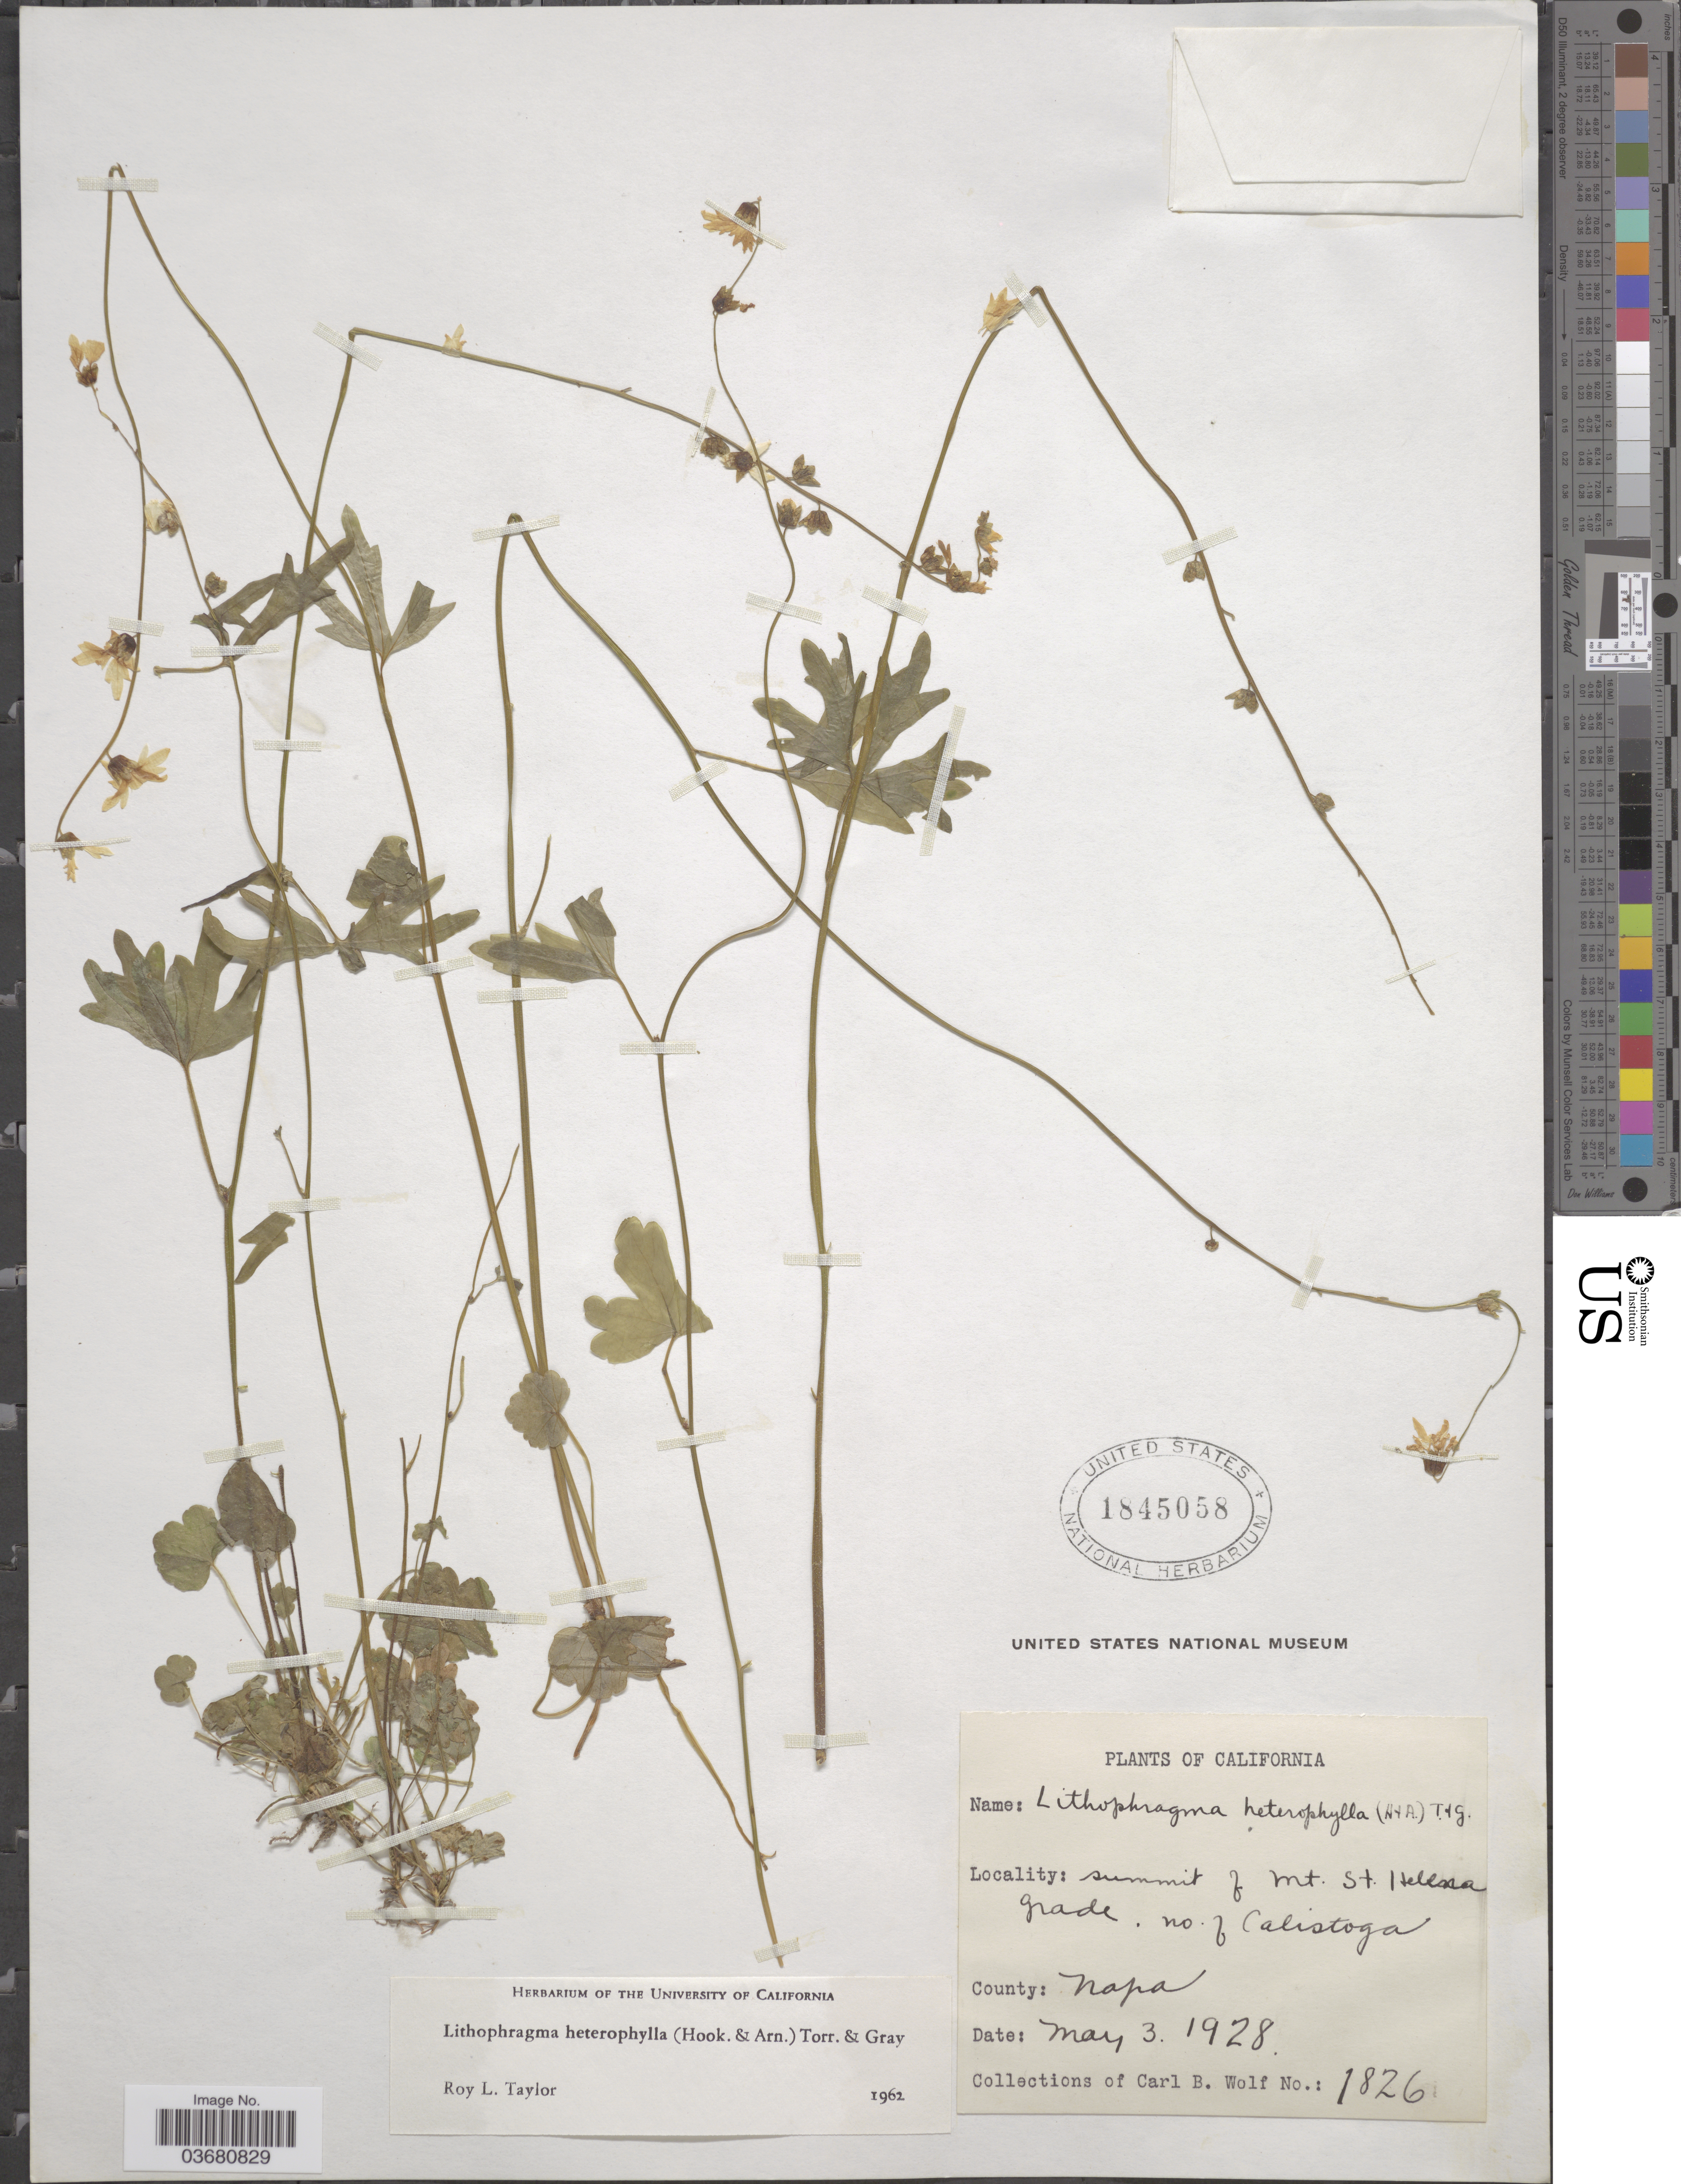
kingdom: Plantae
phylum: Tracheophyta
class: Magnoliopsida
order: Saxifragales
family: Saxifragaceae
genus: Lithophragma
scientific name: Lithophragma heterophyllum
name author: (Hook. & Arn.) Hook. & Arn.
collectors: C. B. Wolf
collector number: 1826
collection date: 1928-05-03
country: United States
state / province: California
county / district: Napa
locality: Summit of Mt. St. Helena grade no. f. Calistoga. County: Napa.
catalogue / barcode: US 1845058